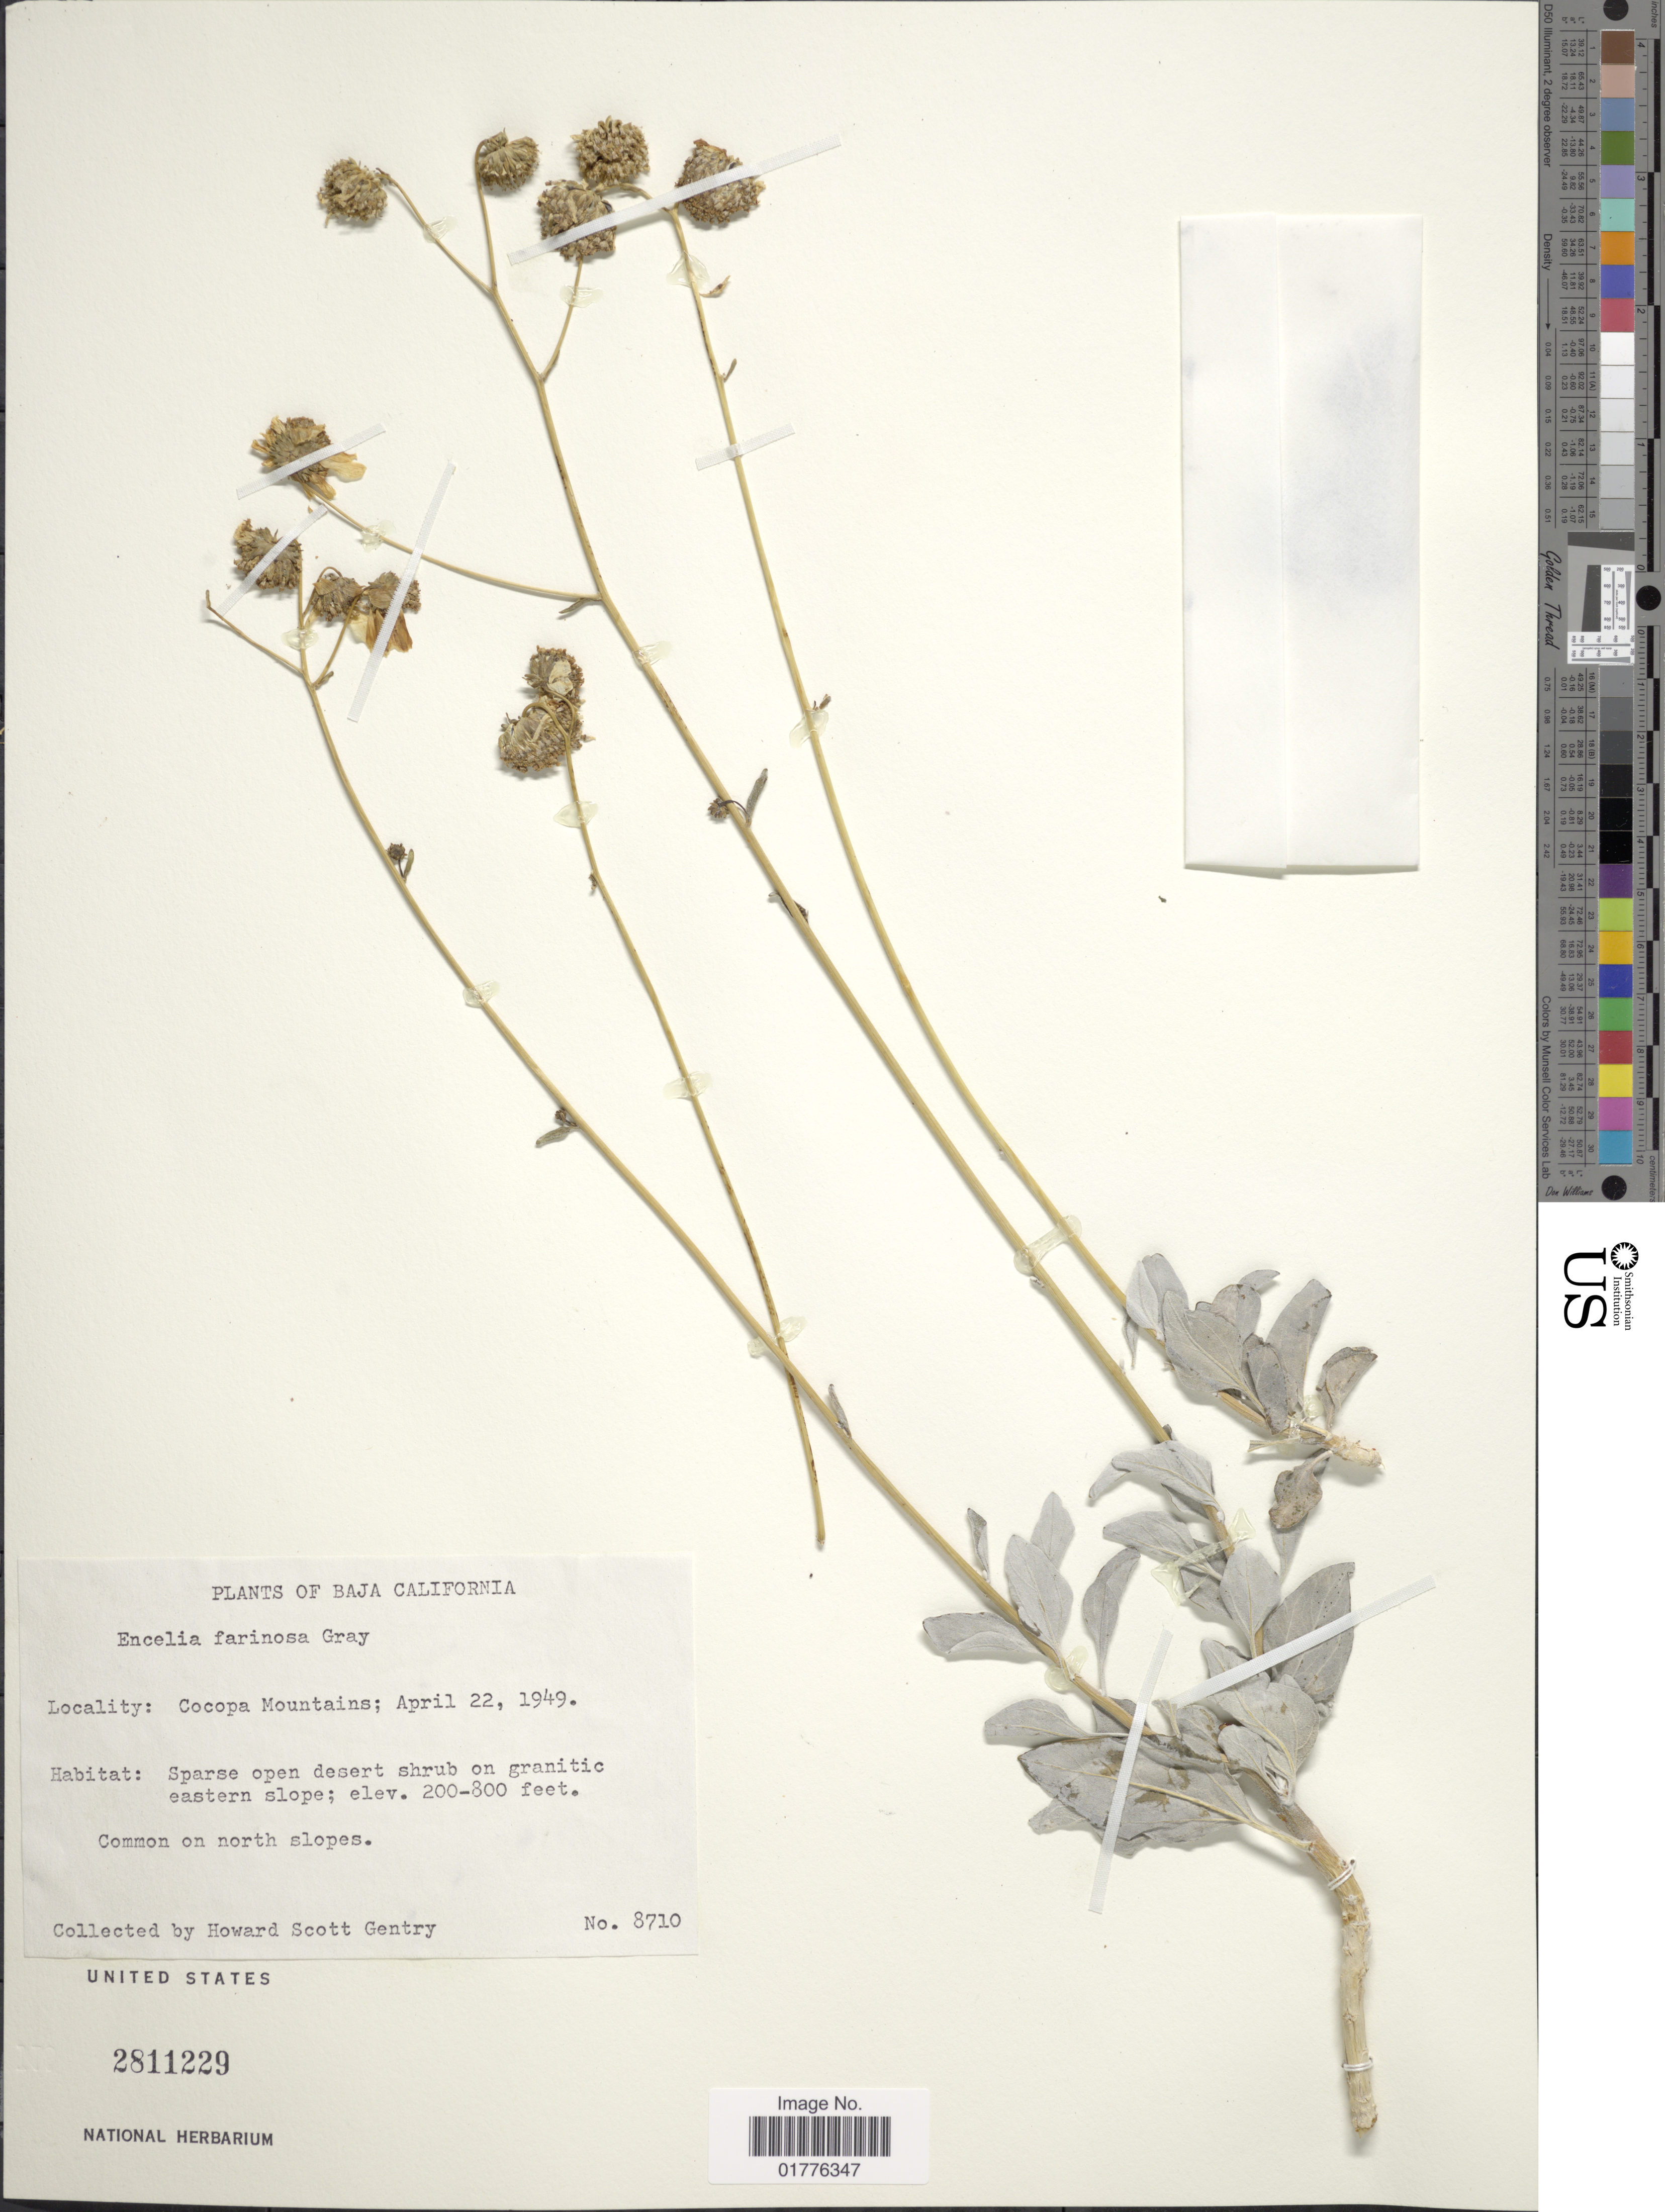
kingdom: Plantae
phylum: Tracheophyta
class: Magnoliopsida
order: Asterales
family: Asteraceae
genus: Encelia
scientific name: Encelia farinosa var. radians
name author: Brandegee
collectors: H. S. Gentry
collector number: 8710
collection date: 1949-04-22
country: Mexico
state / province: Baja California Sur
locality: Cocopa Mountains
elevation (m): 61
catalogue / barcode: US 2811229